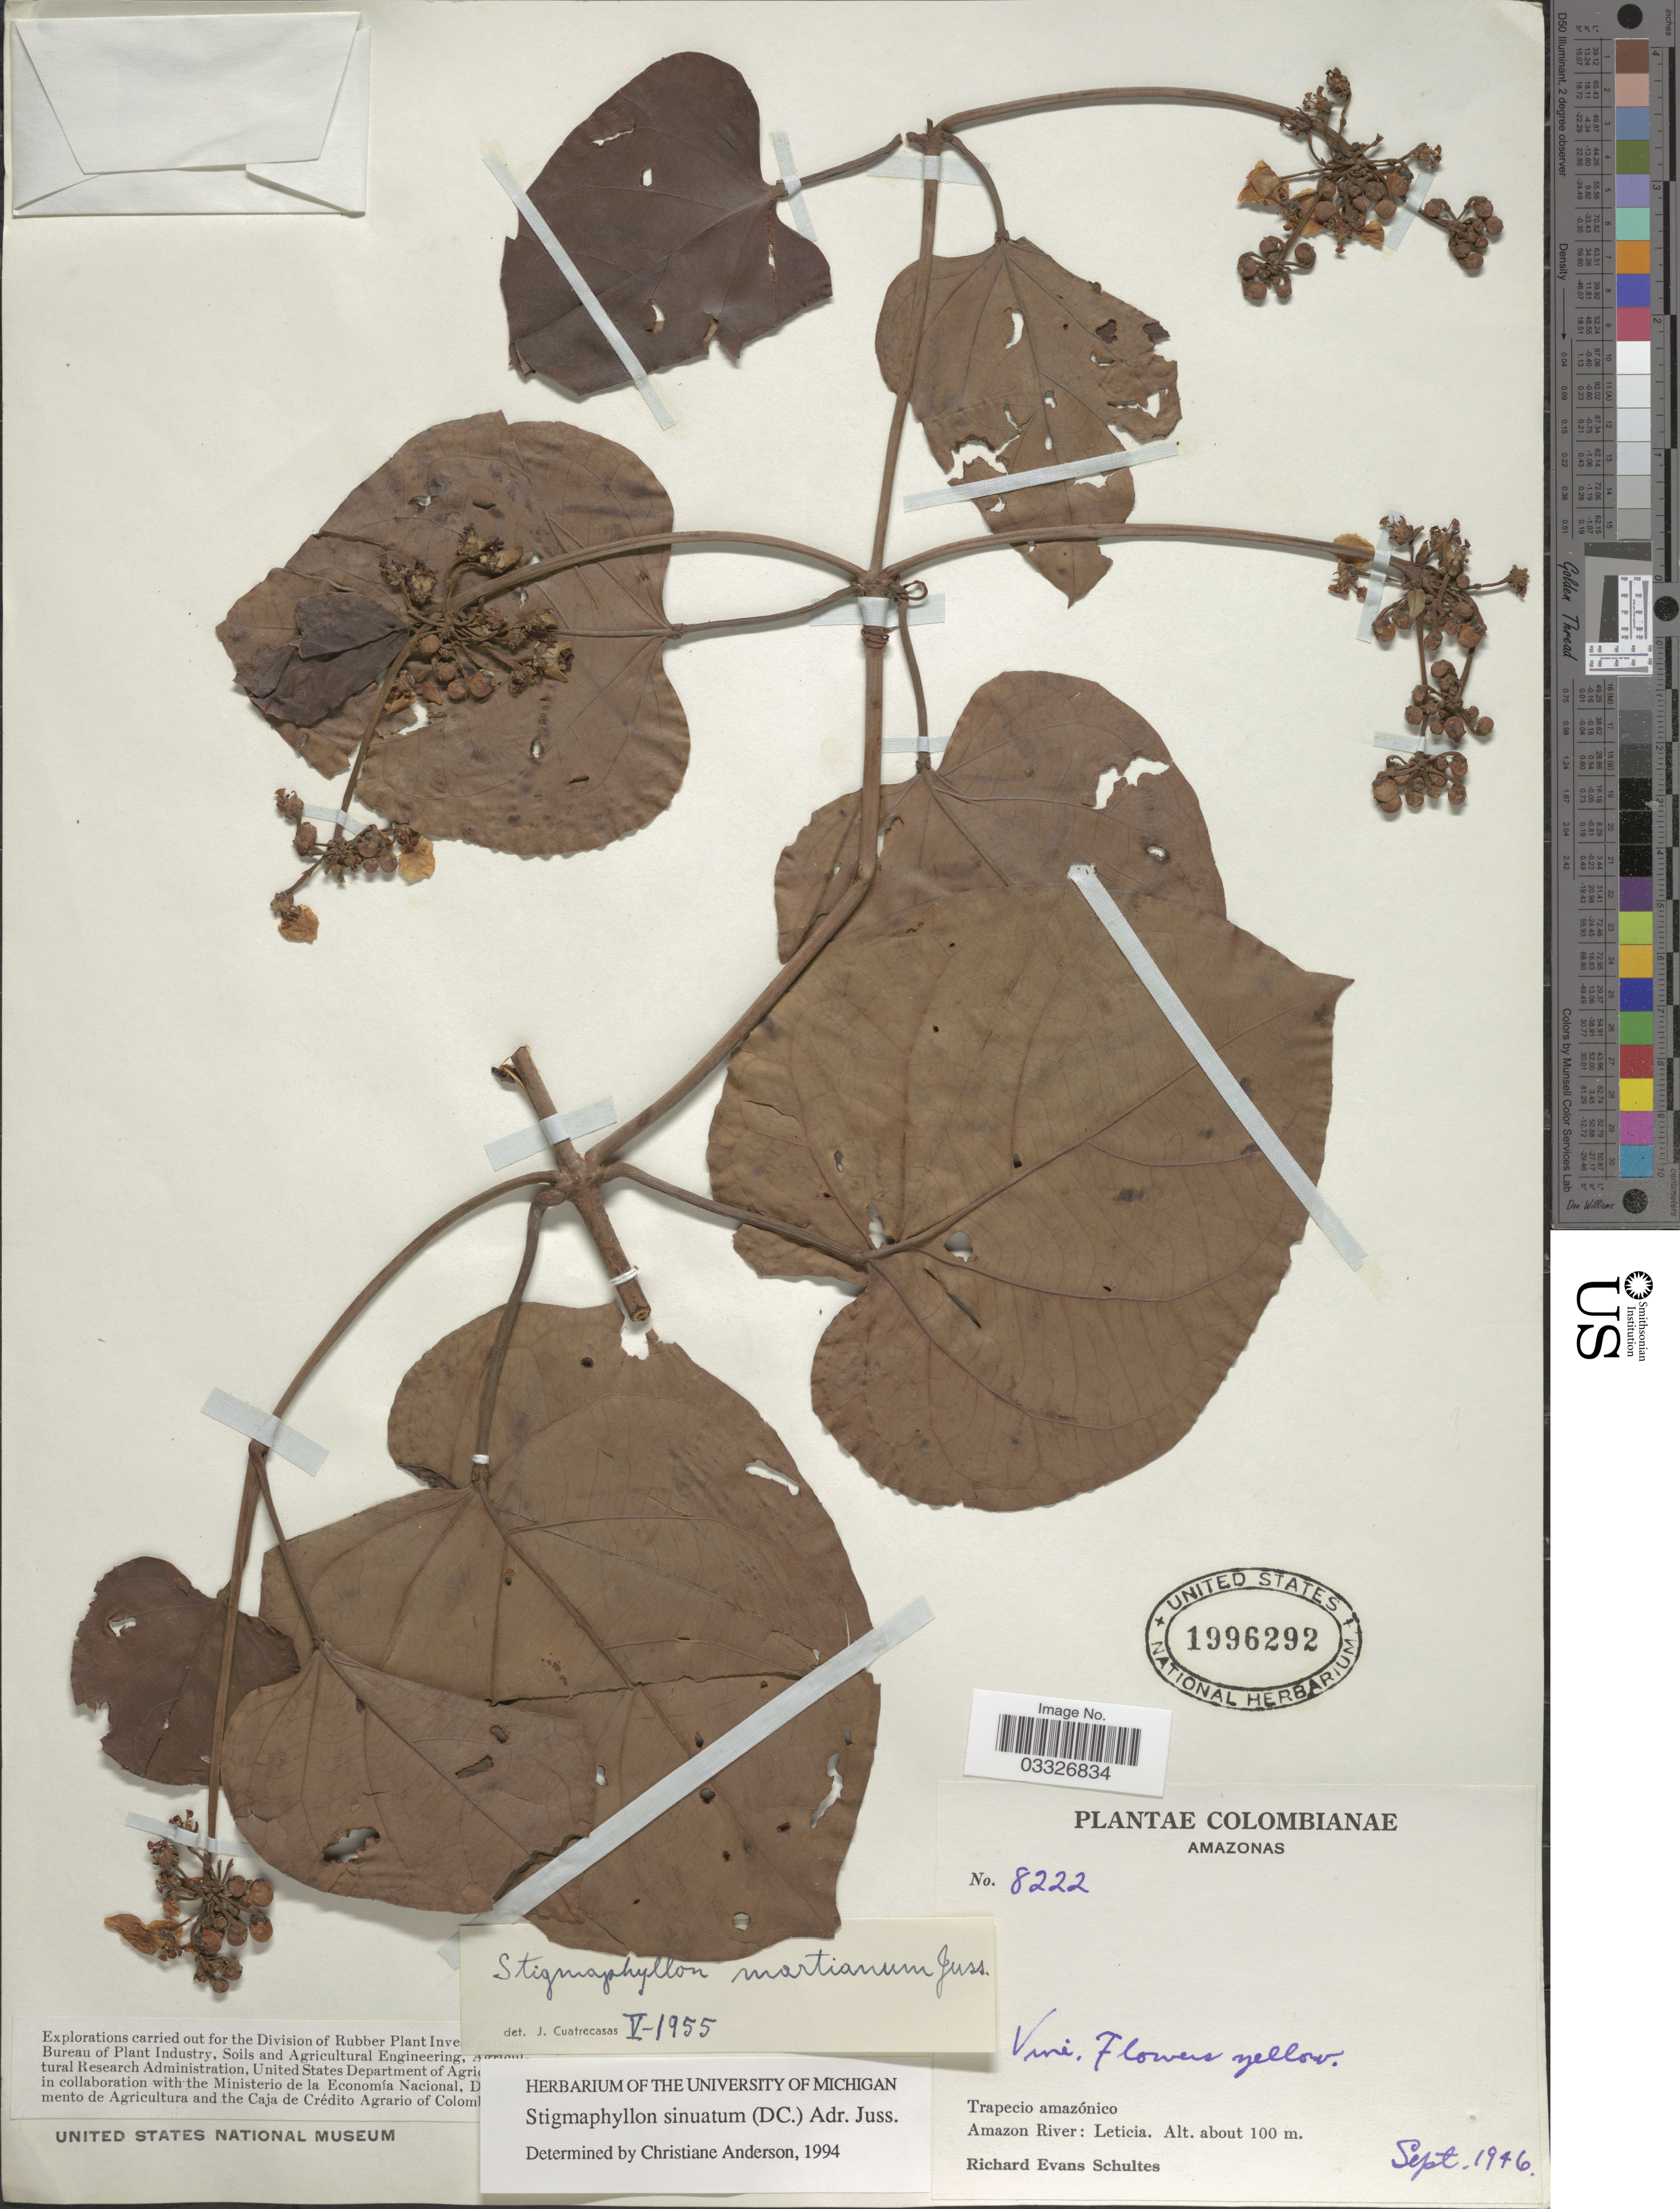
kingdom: Plantae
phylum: Tracheophyta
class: Magnoliopsida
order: Malpighiales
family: Malpighiaceae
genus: Stigmaphyllon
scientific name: Stigmaphyllon sinuatum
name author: (DC.) A. Juss.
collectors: R. E. Schultes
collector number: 8222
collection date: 1946-09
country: Colombia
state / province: Amazônas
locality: Trapecio amazónico. Amazon River: Leticia.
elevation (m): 100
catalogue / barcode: US 1996292